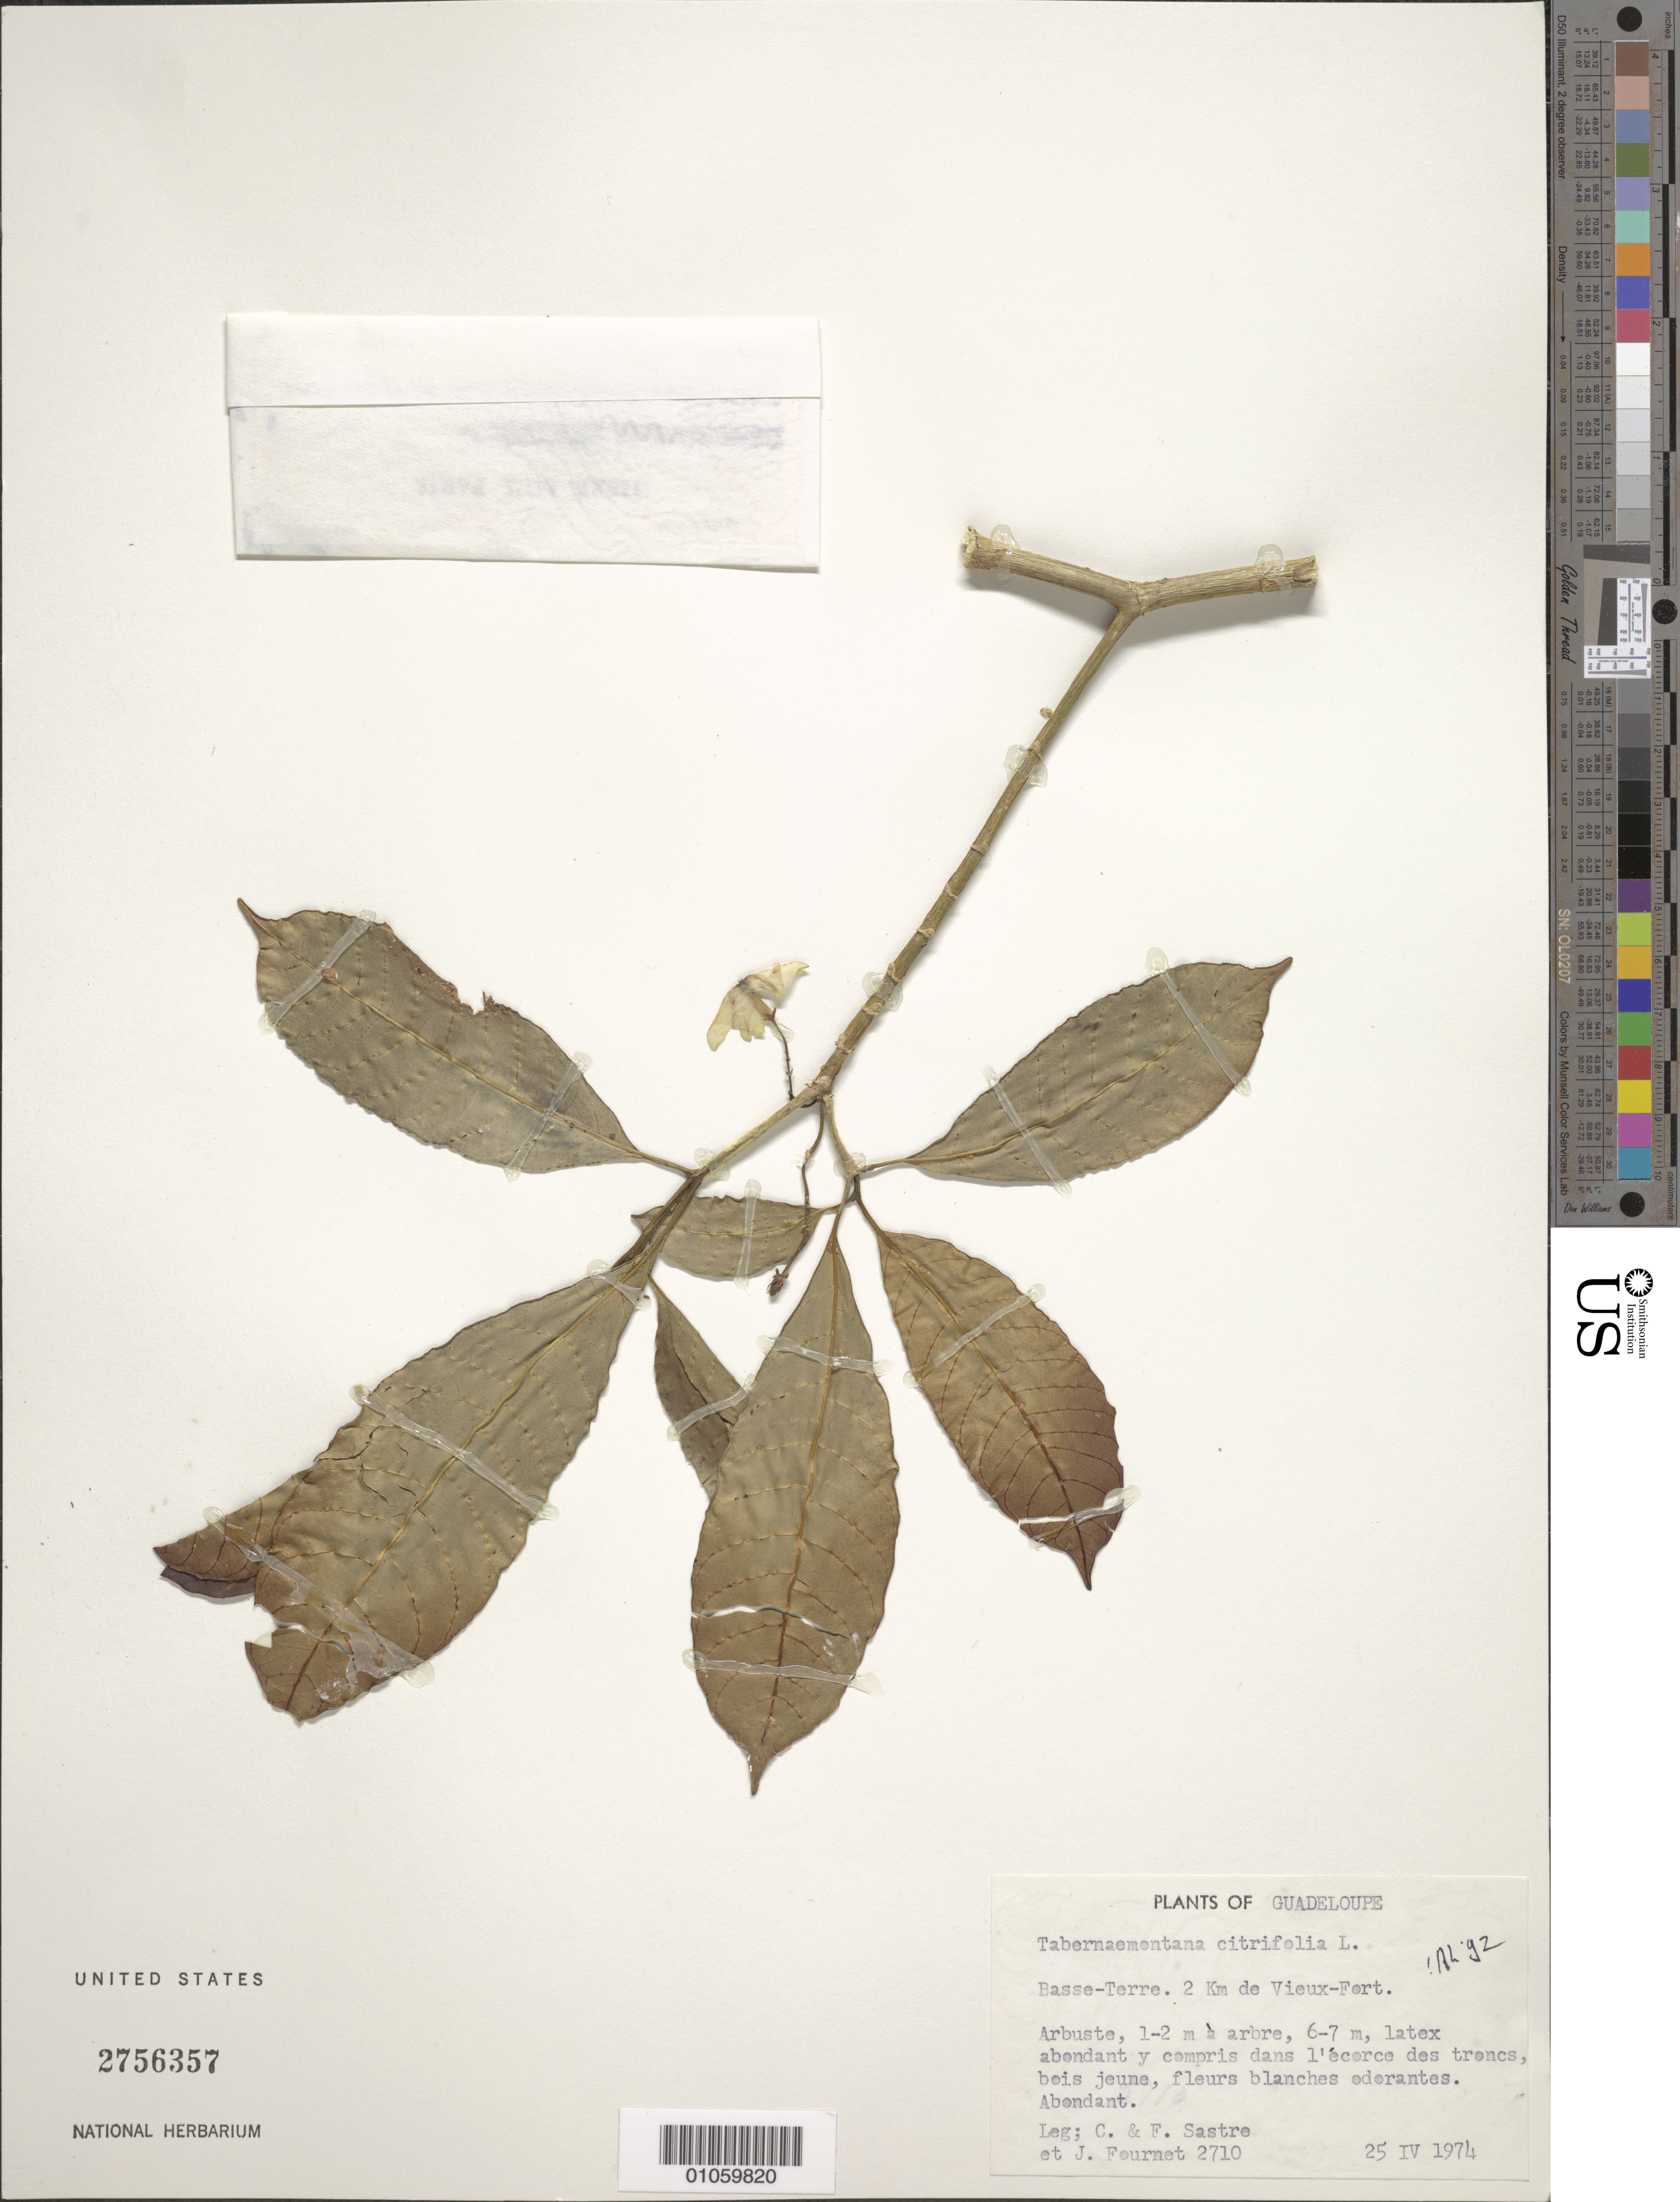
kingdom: Plantae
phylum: Tracheophyta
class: Magnoliopsida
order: Gentianales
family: Apocynaceae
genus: Tabernaemontana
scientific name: Tabernaemontana citrifolia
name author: L.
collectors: C. H. L. Sastre, F. Sastre & J. Fournet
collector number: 2710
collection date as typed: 25 Apr 1974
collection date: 1974-04-25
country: Guadeloupe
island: Basse Terre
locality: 2 km de Vieux-Fort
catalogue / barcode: US 2756357